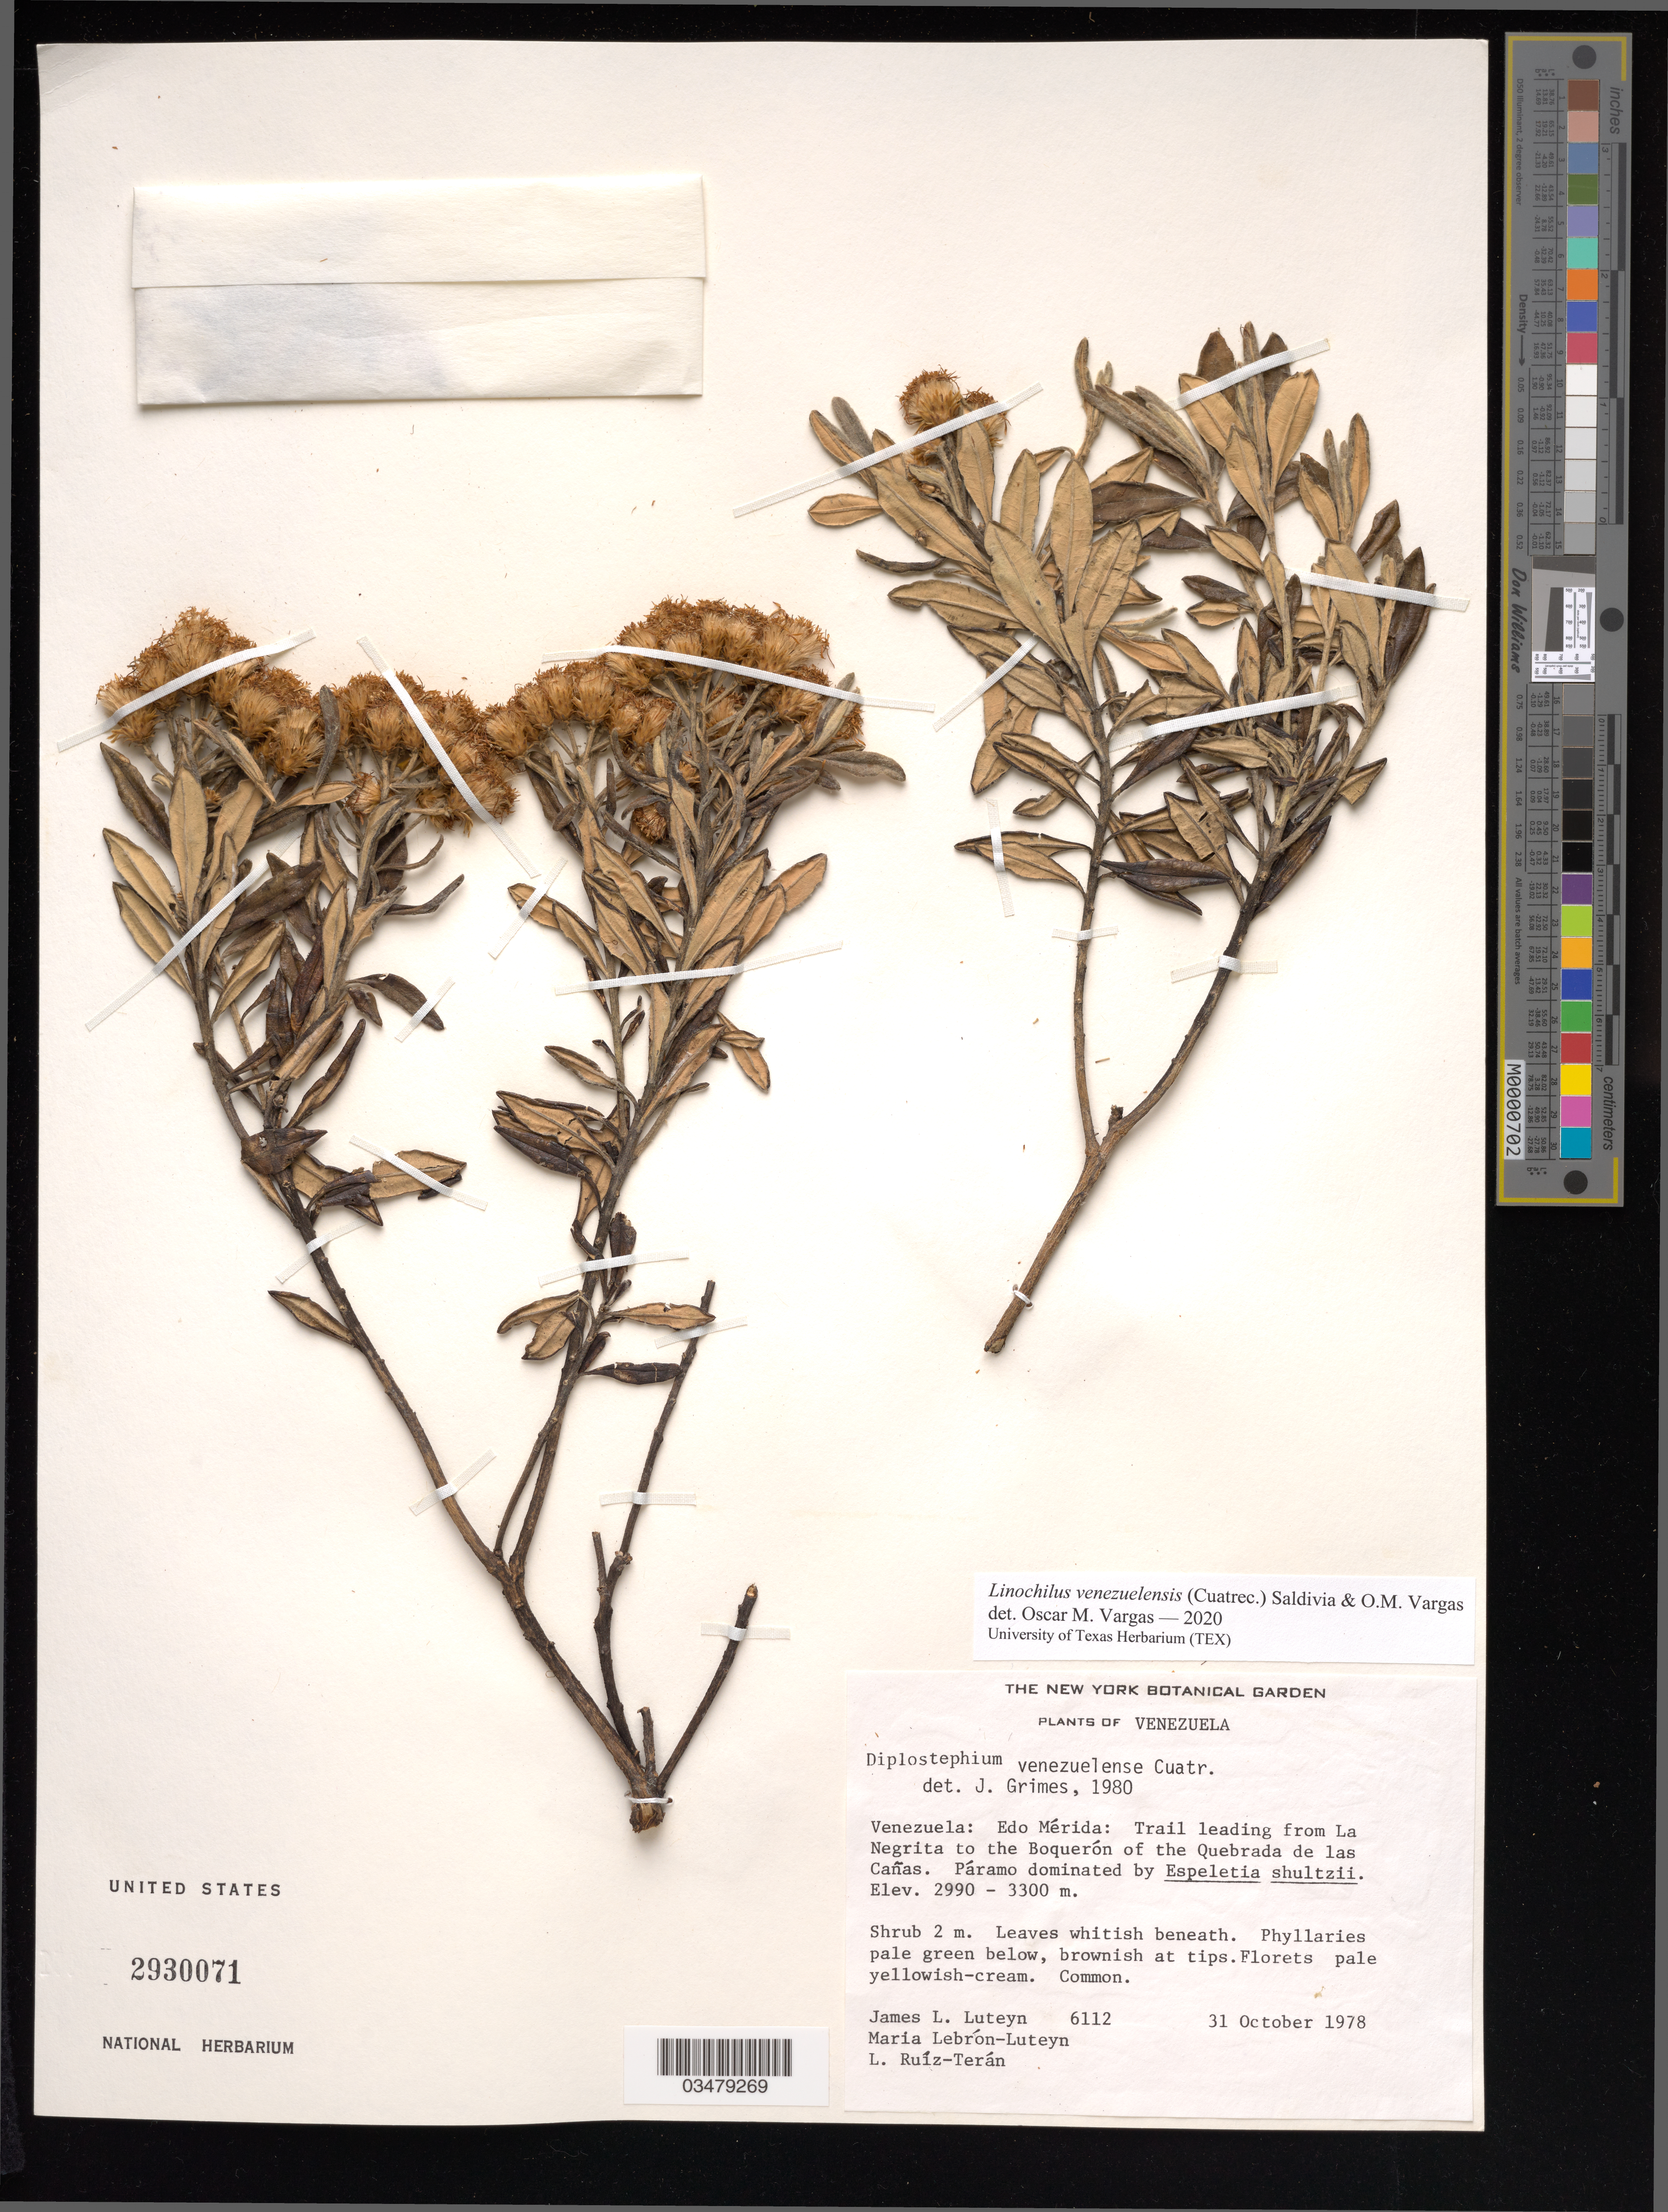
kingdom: Plantae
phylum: Tracheophyta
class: Magnoliopsida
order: Asterales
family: Asteraceae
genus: Linochilus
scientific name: Linochilus venezuelensis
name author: (Cuatrec.) Saldivia & O.M. Vargas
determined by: Vargas, Oscar M.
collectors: J. L. Luteyn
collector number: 6112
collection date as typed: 31 Oct 1978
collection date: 1978-10-31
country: Venezuela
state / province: Mérida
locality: Trail leading from La Negrita to the Boquerón of the Quebrada de las Cañas. Negrita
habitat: Paramo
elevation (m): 2990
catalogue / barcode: US 2930071